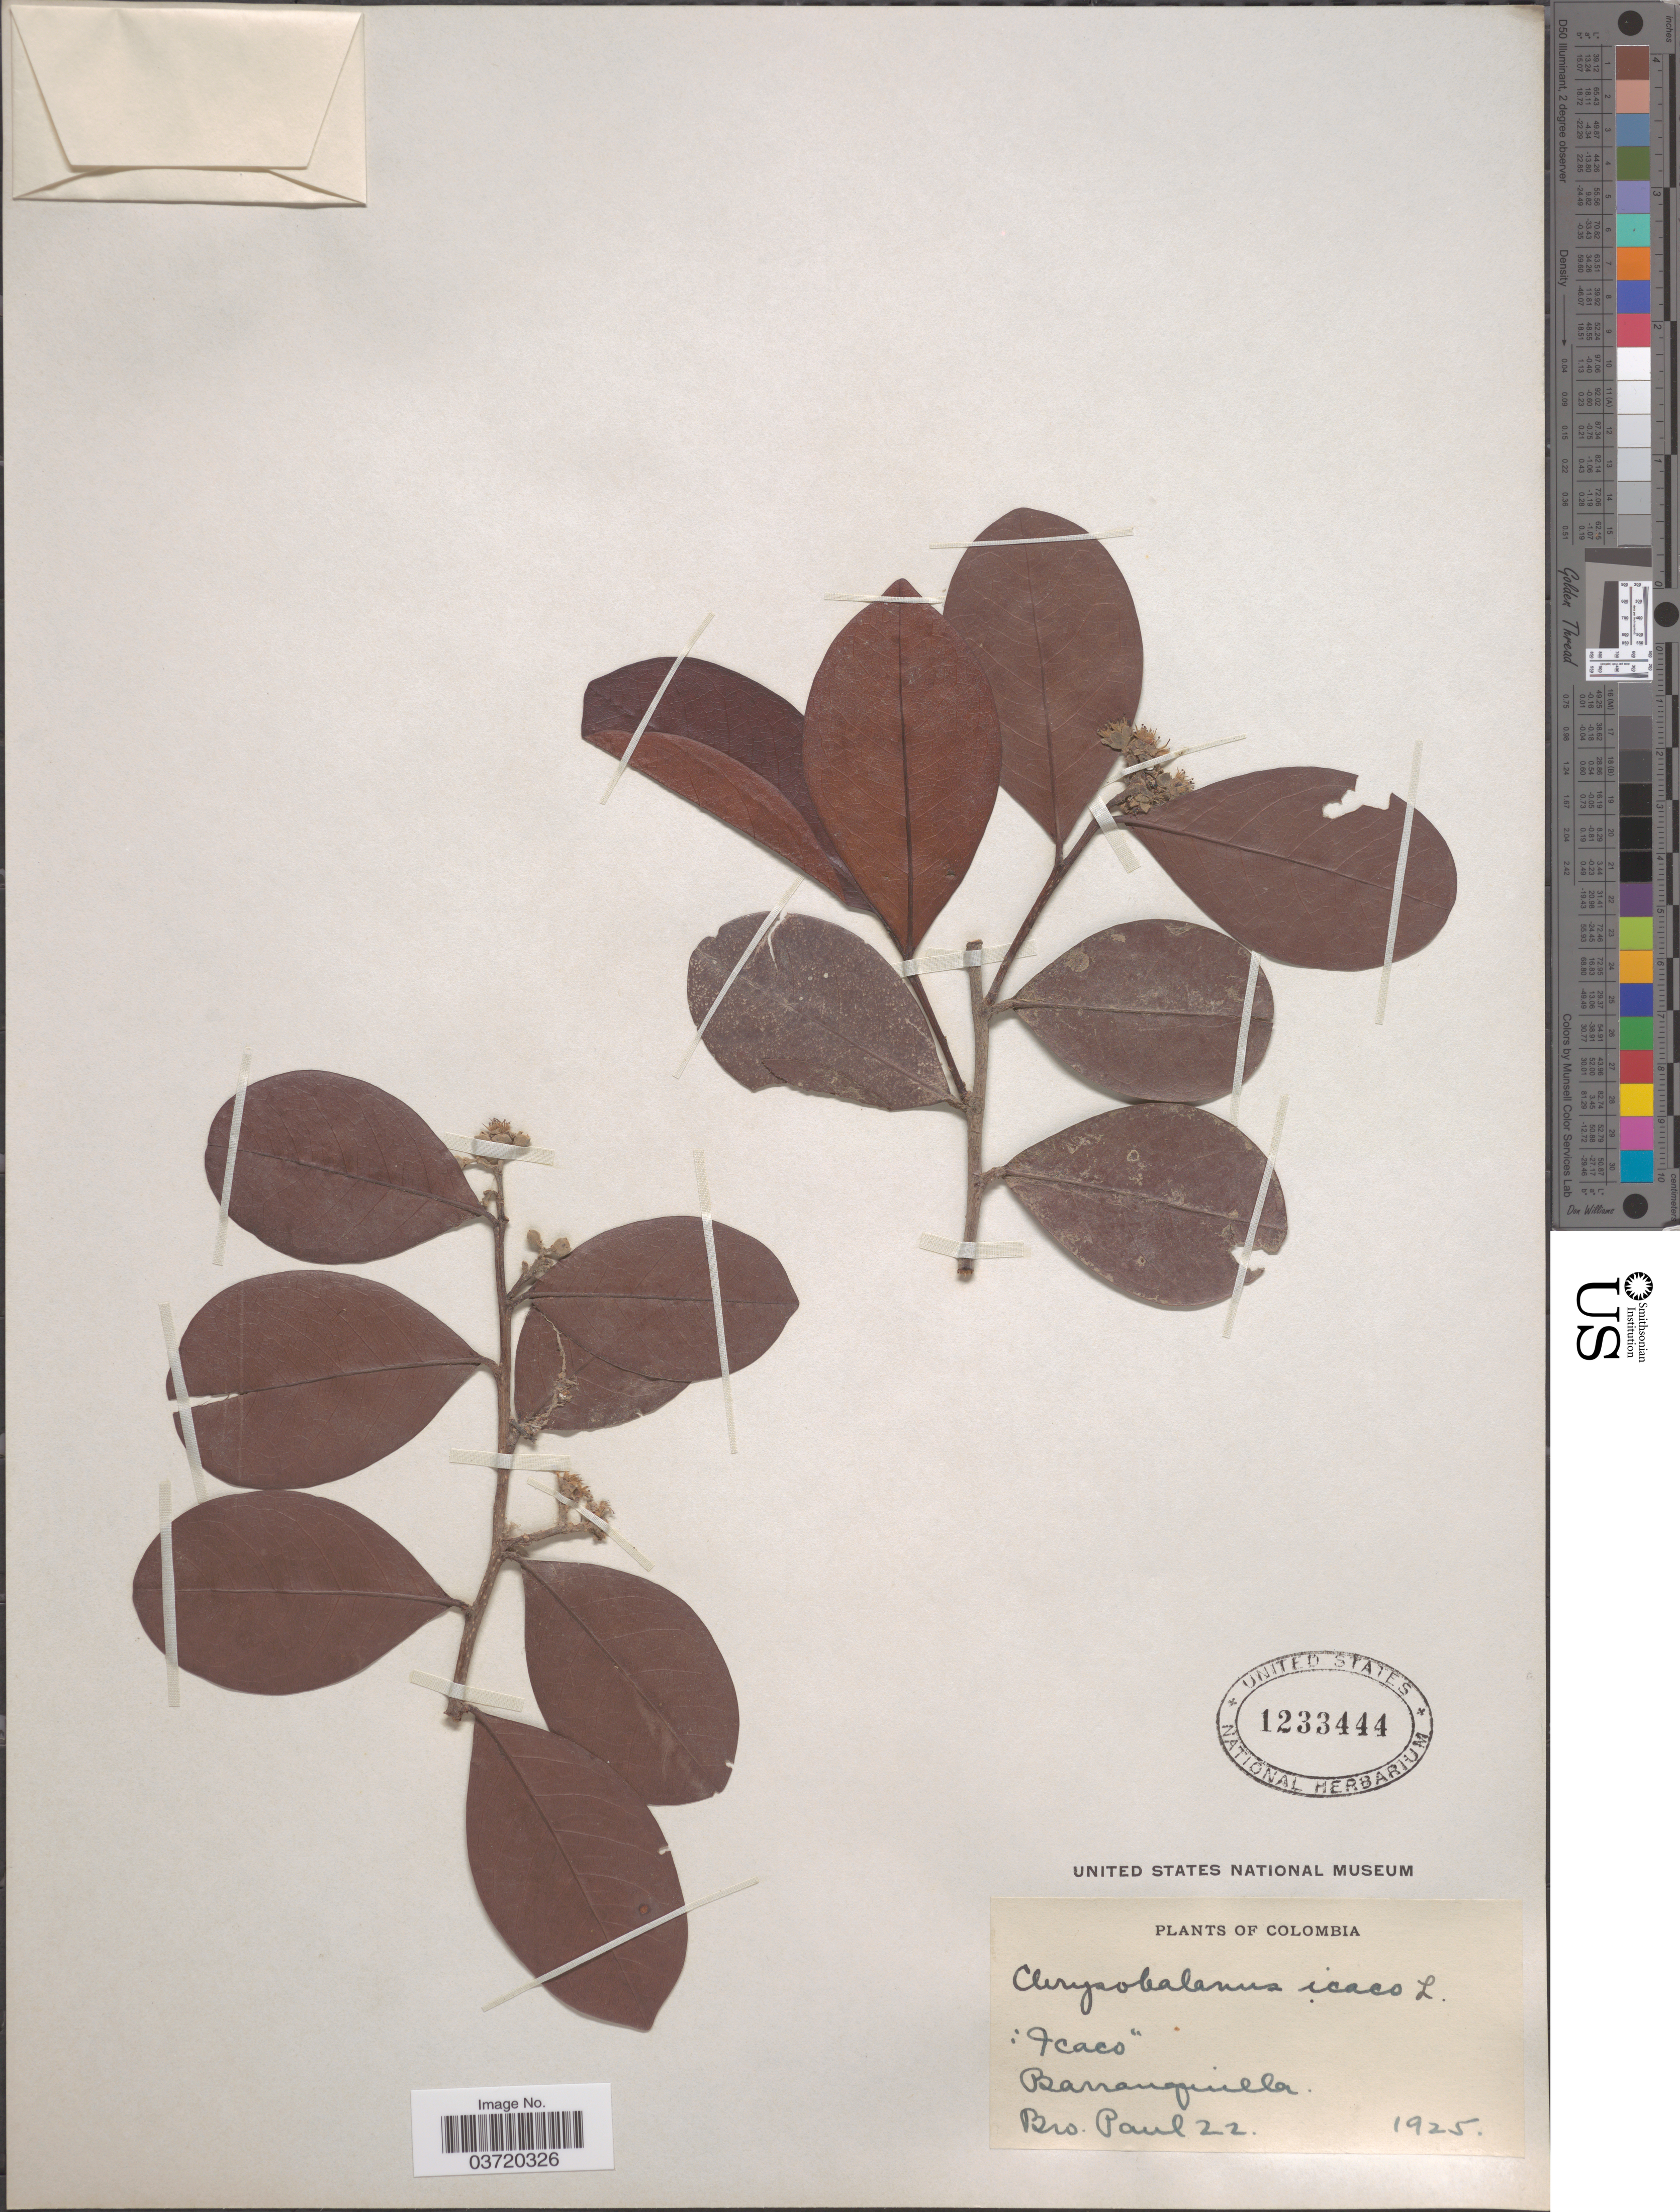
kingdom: Plantae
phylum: Tracheophyta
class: Magnoliopsida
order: Malpighiales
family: Chrysobalanaceae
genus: Chrysobalanus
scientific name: Chrysobalanus icaco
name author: L.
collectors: B. Paul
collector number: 22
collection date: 1925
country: Colombia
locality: Barranguilla.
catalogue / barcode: US 1233444